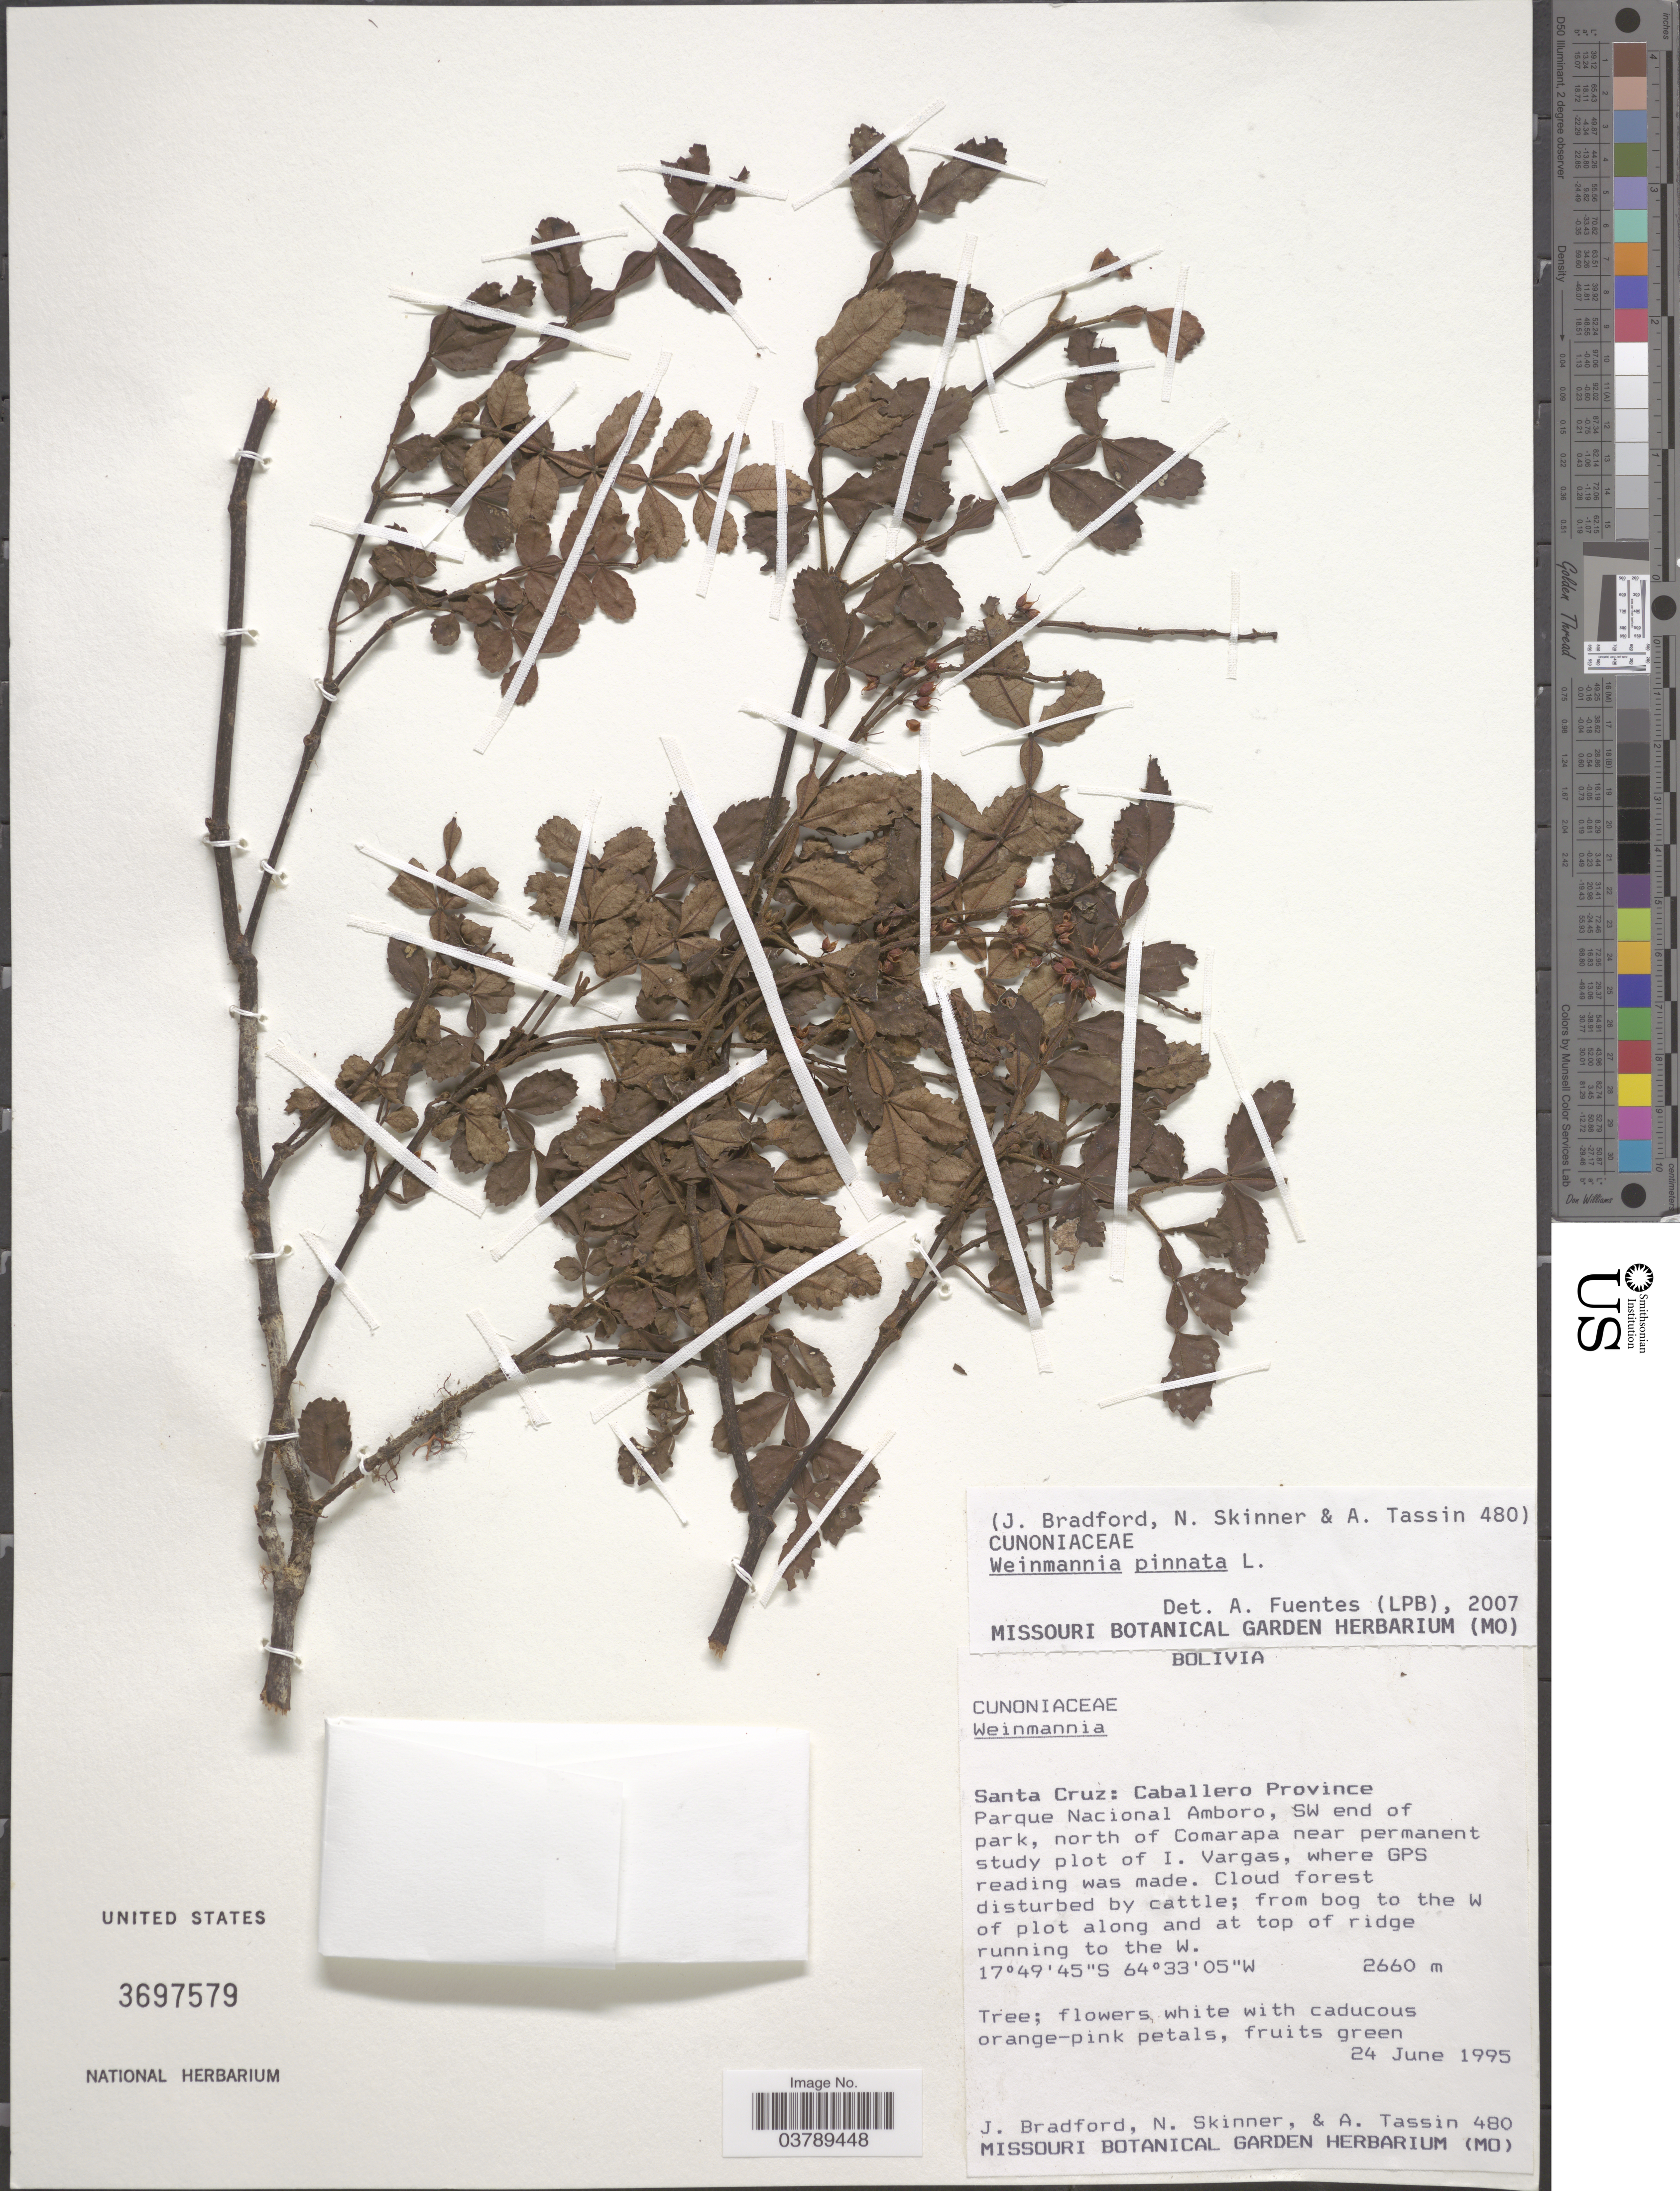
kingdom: Plantae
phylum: Tracheophyta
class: Magnoliopsida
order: Oxalidales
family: Cunoniaceae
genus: Weinmannia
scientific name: Weinmannia pinnata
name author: L.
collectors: J. Bradford, N. Skinner & A. Tassin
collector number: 480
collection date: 1995-06-24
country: Bolivia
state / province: Santa Cruz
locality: Caballero Province. Parque Nacional Amboro, SW end of park, north of Comarapa near permanent study plot of I. Vargas, where GPS reading was made. From bog to the W of plot along and at top of ridge running to the W.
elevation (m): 2660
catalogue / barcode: US 3697579